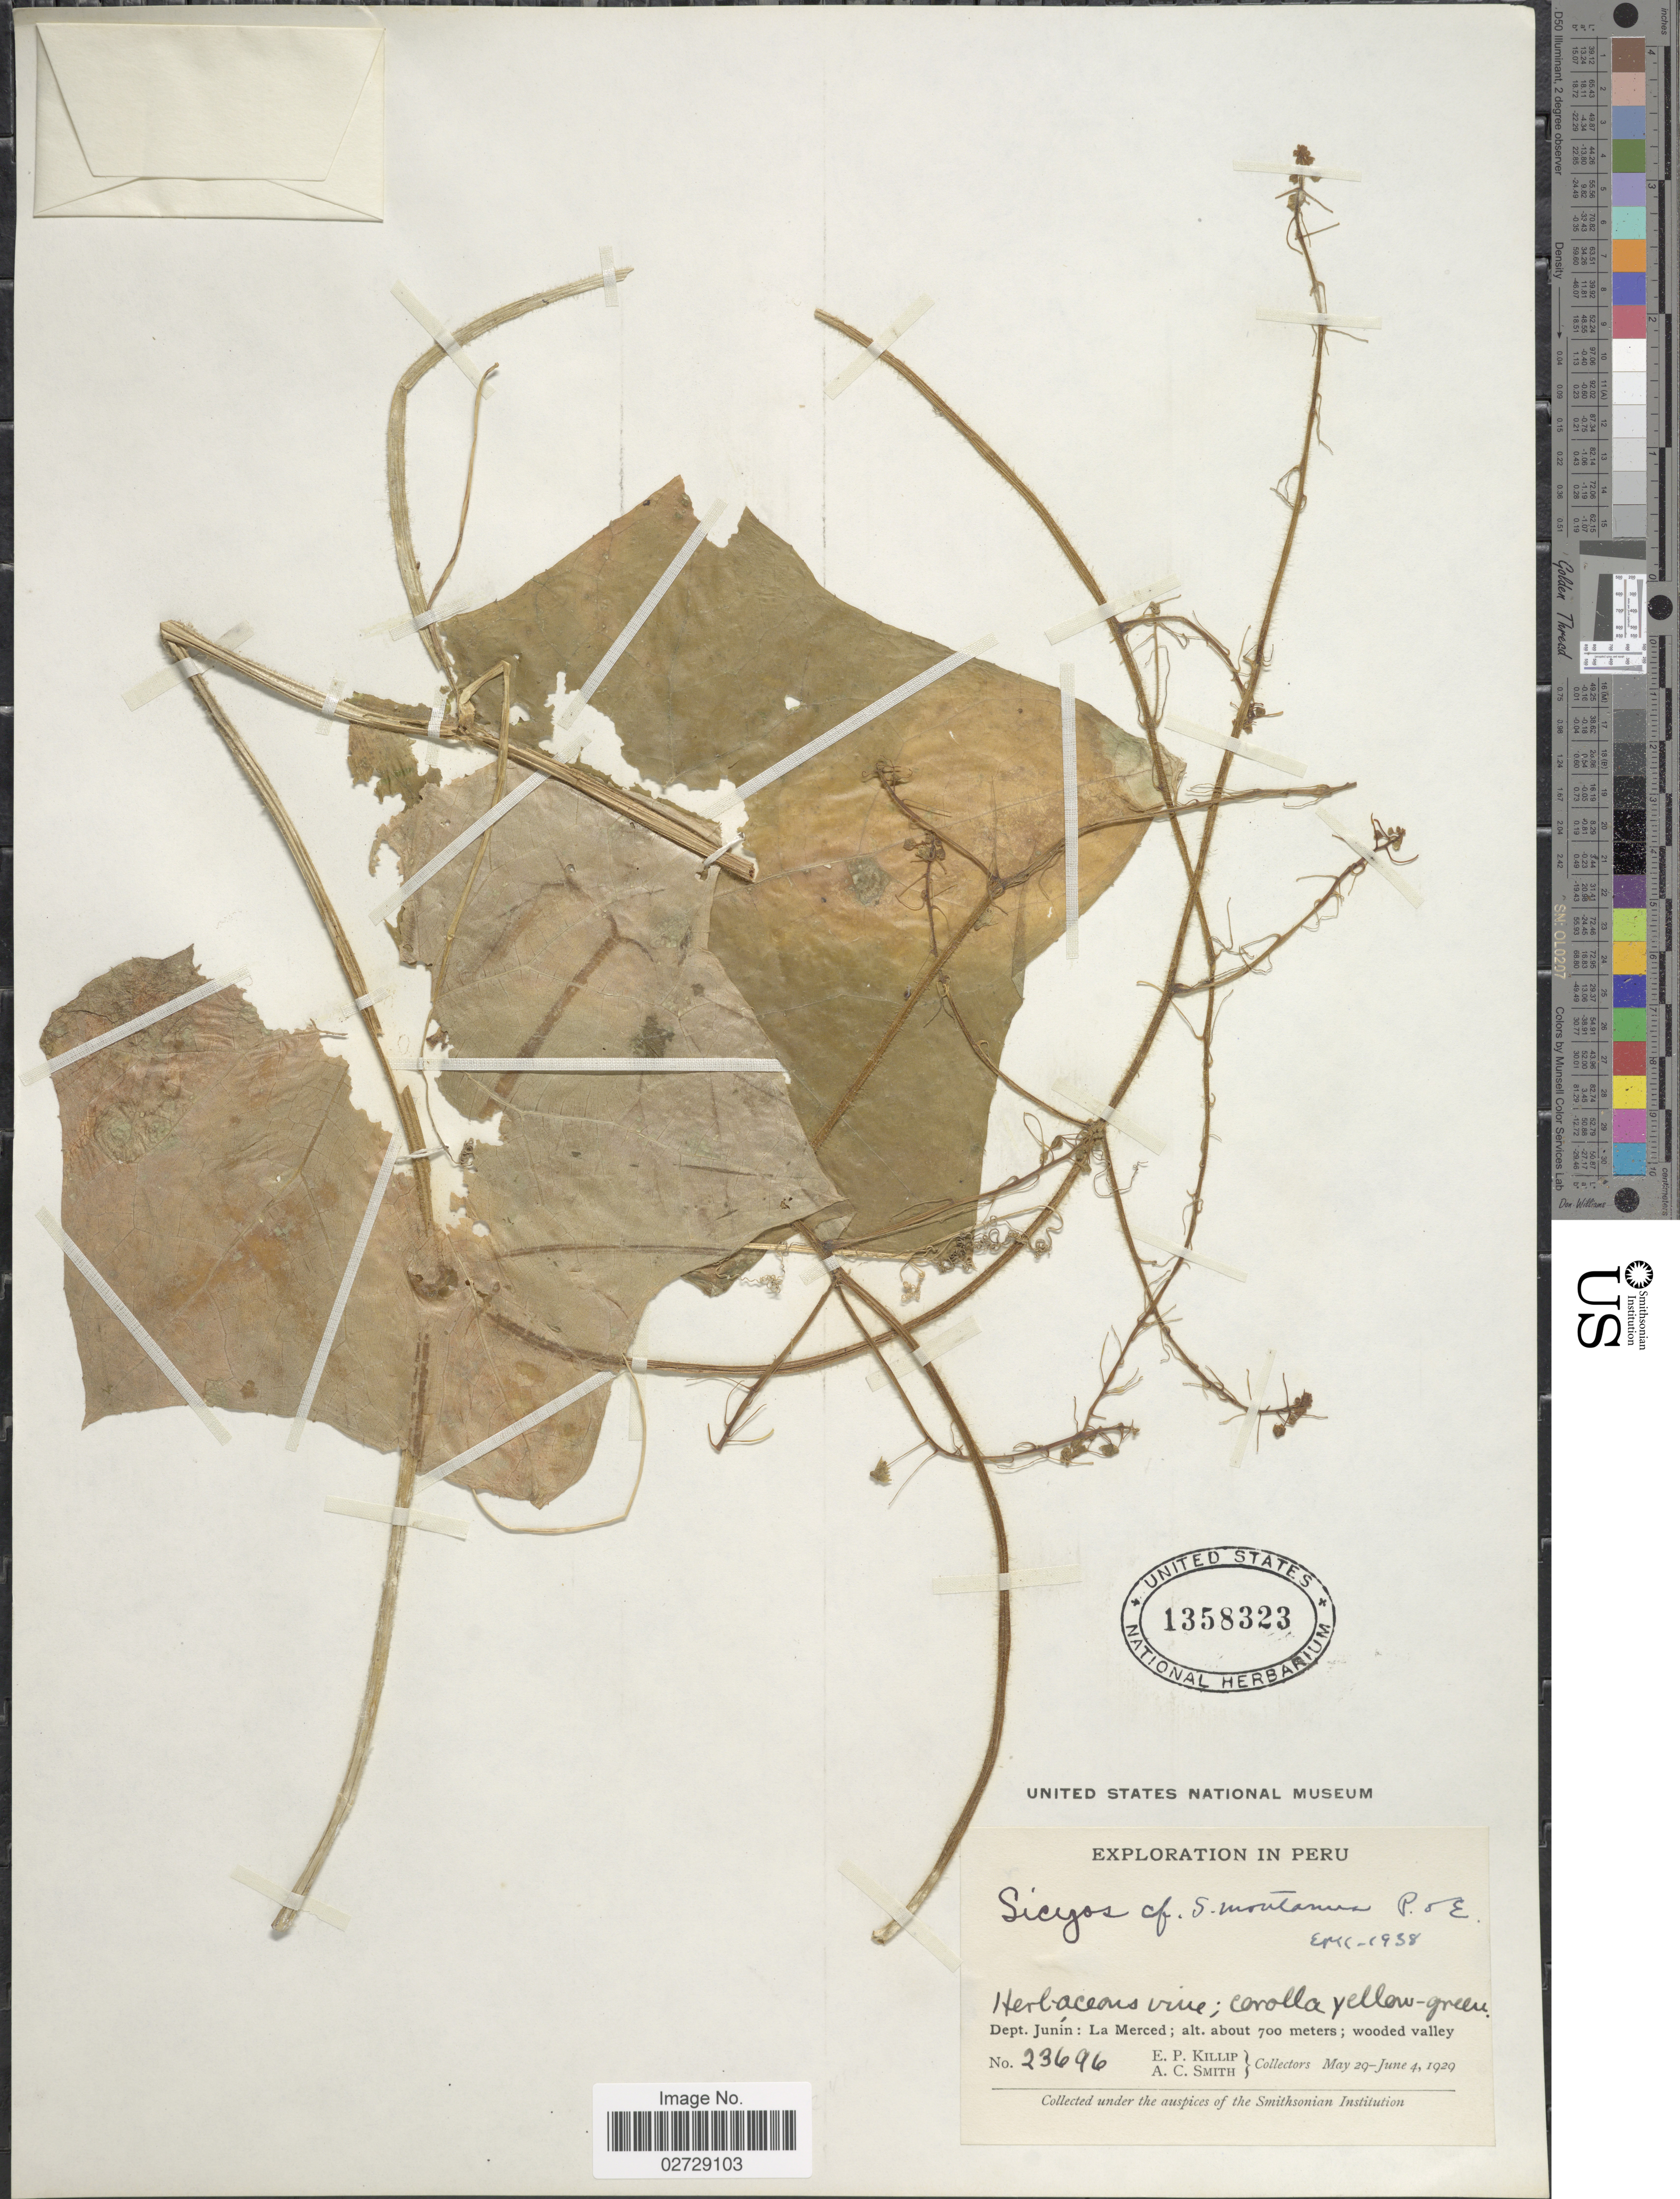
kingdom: Plantae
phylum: Tracheophyta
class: Magnoliopsida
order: Cucurbitales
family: Cucurbitaceae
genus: Sicyos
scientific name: Sicyos montanus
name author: Poepp. & Endl.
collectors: E. P. Killip & A. C. Smith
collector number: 23696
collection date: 1929-05-29/1929-06-04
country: Peru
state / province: Junín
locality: Dept. Junin: La Merced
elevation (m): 700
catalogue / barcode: US 1358323